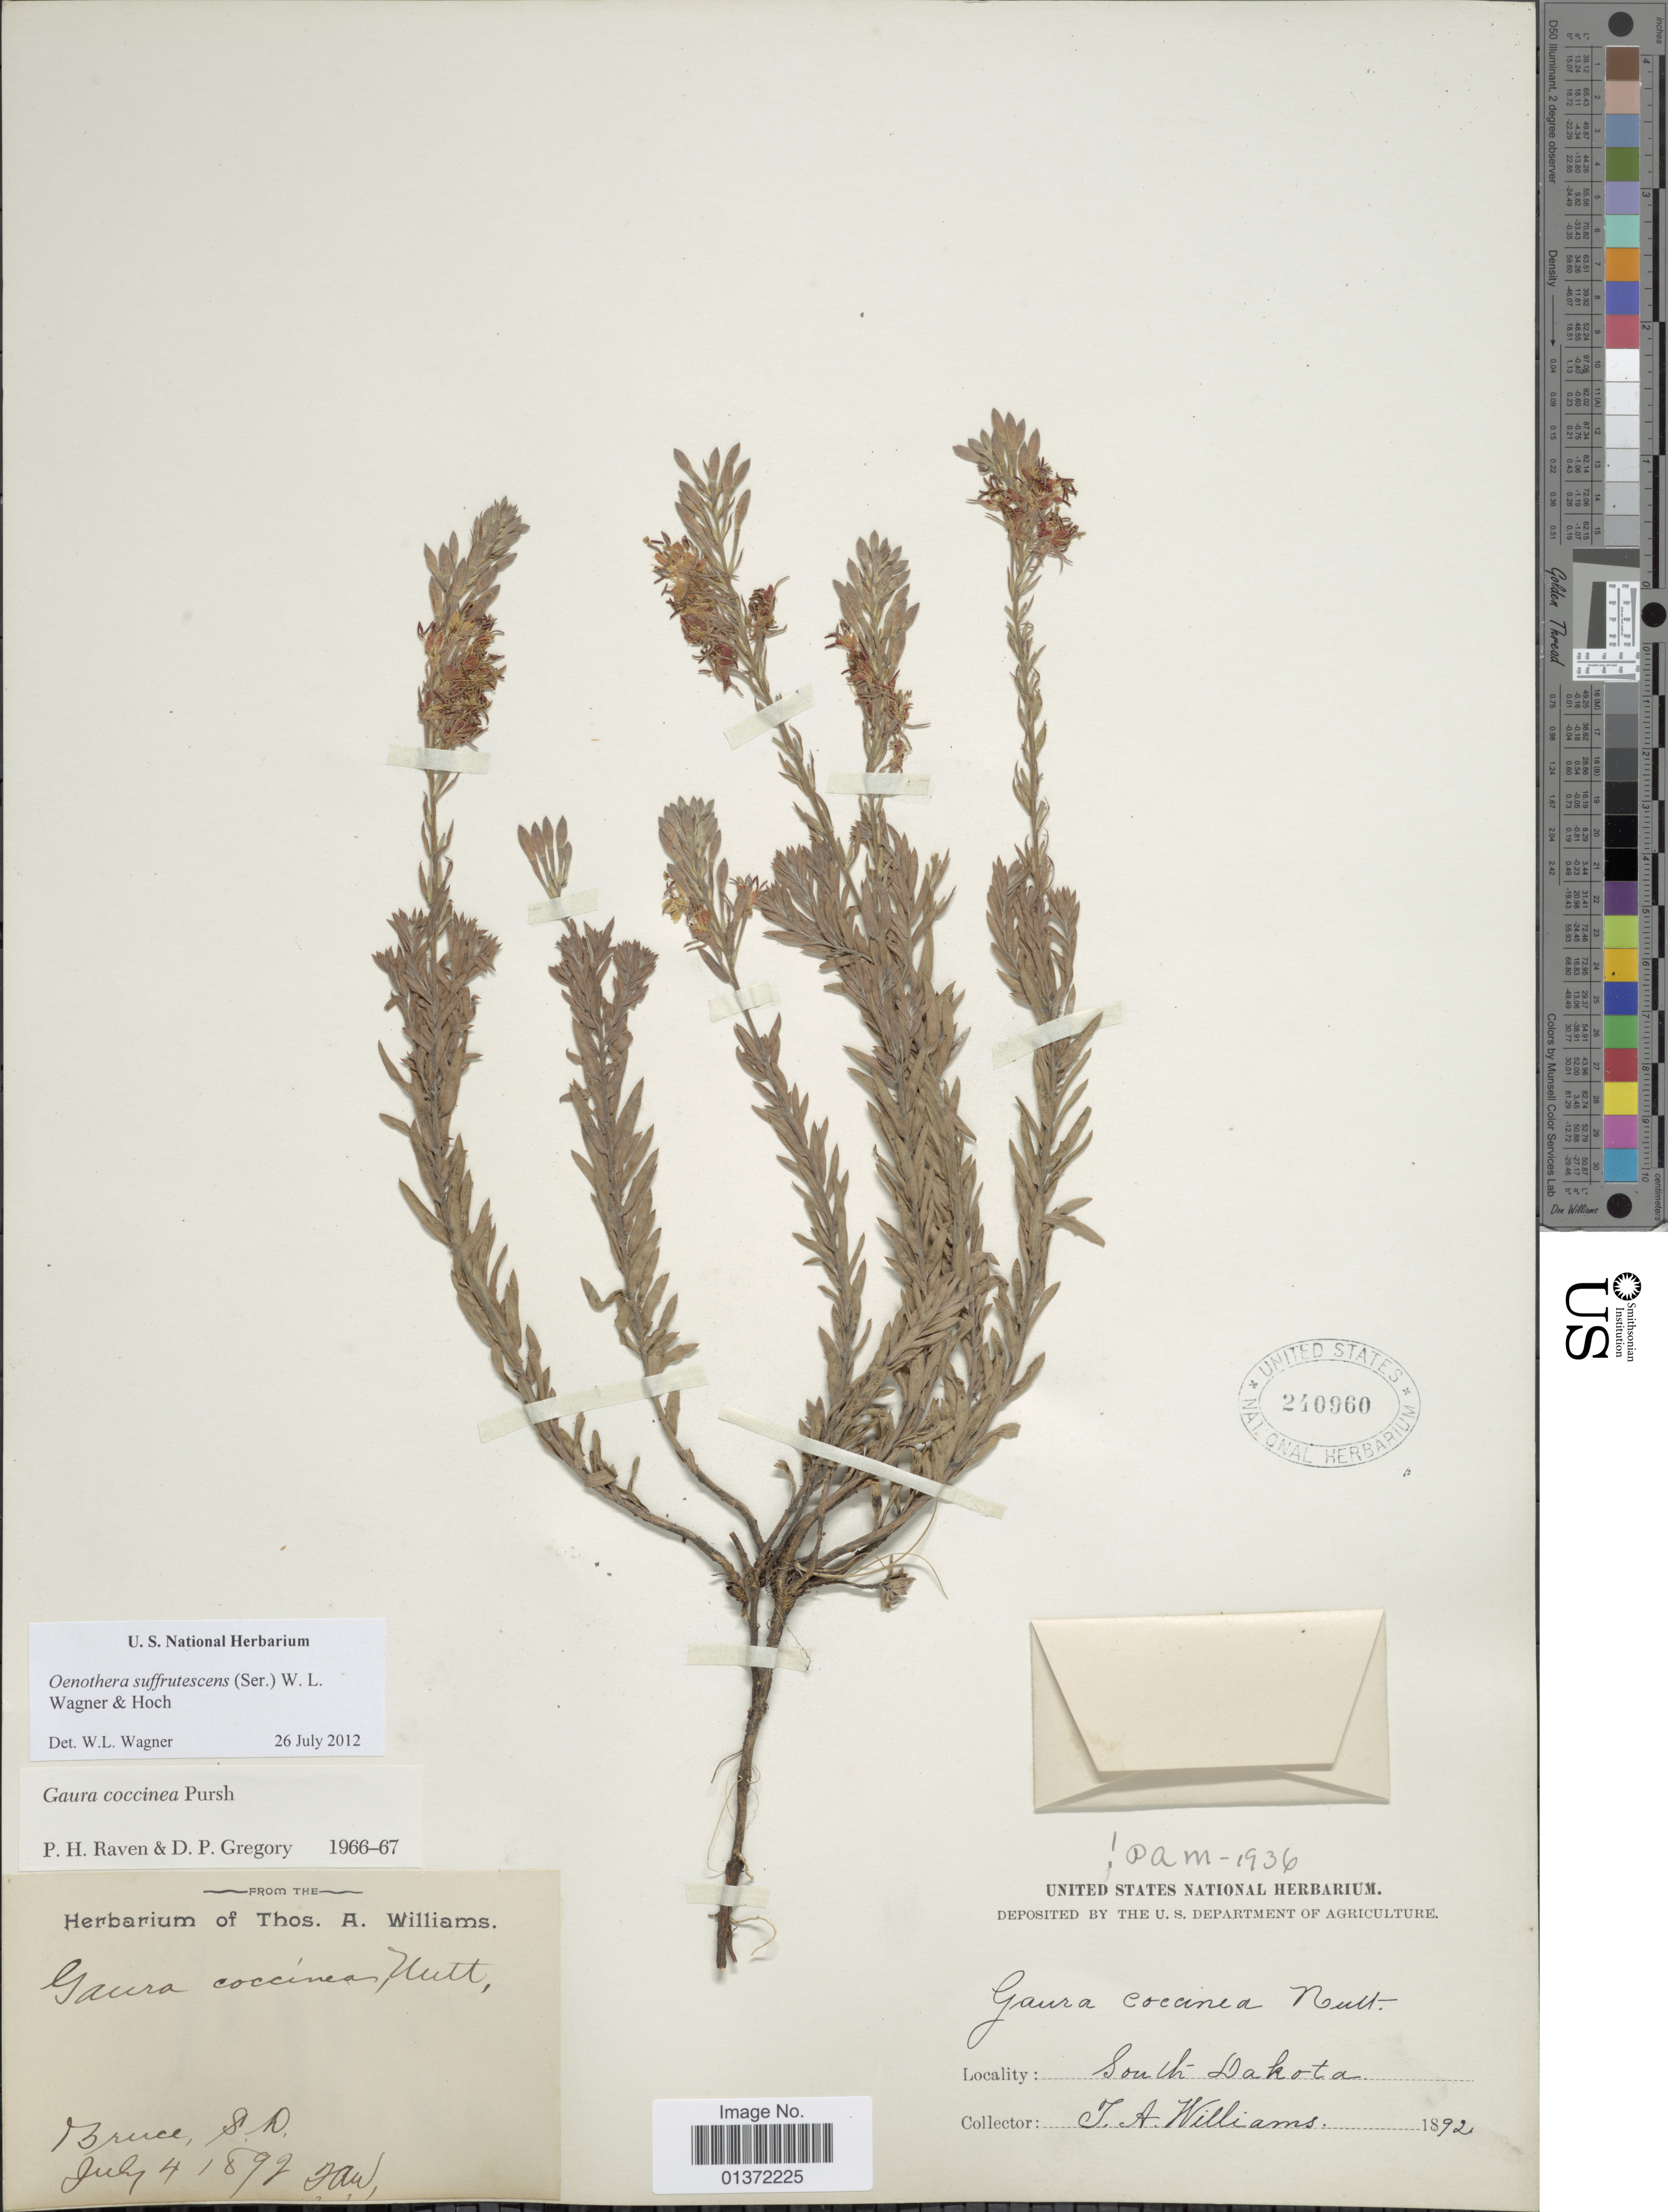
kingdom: Plantae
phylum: Tracheophyta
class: Magnoliopsida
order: Myrtales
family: Onagraceae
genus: Oenothera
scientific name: Oenothera suffrutescens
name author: (Ser.) W.L. Wagner & Hoch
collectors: J. A. Williams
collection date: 1892-07-04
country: United States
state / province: South Dakota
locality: Bruce.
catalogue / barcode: US 240960